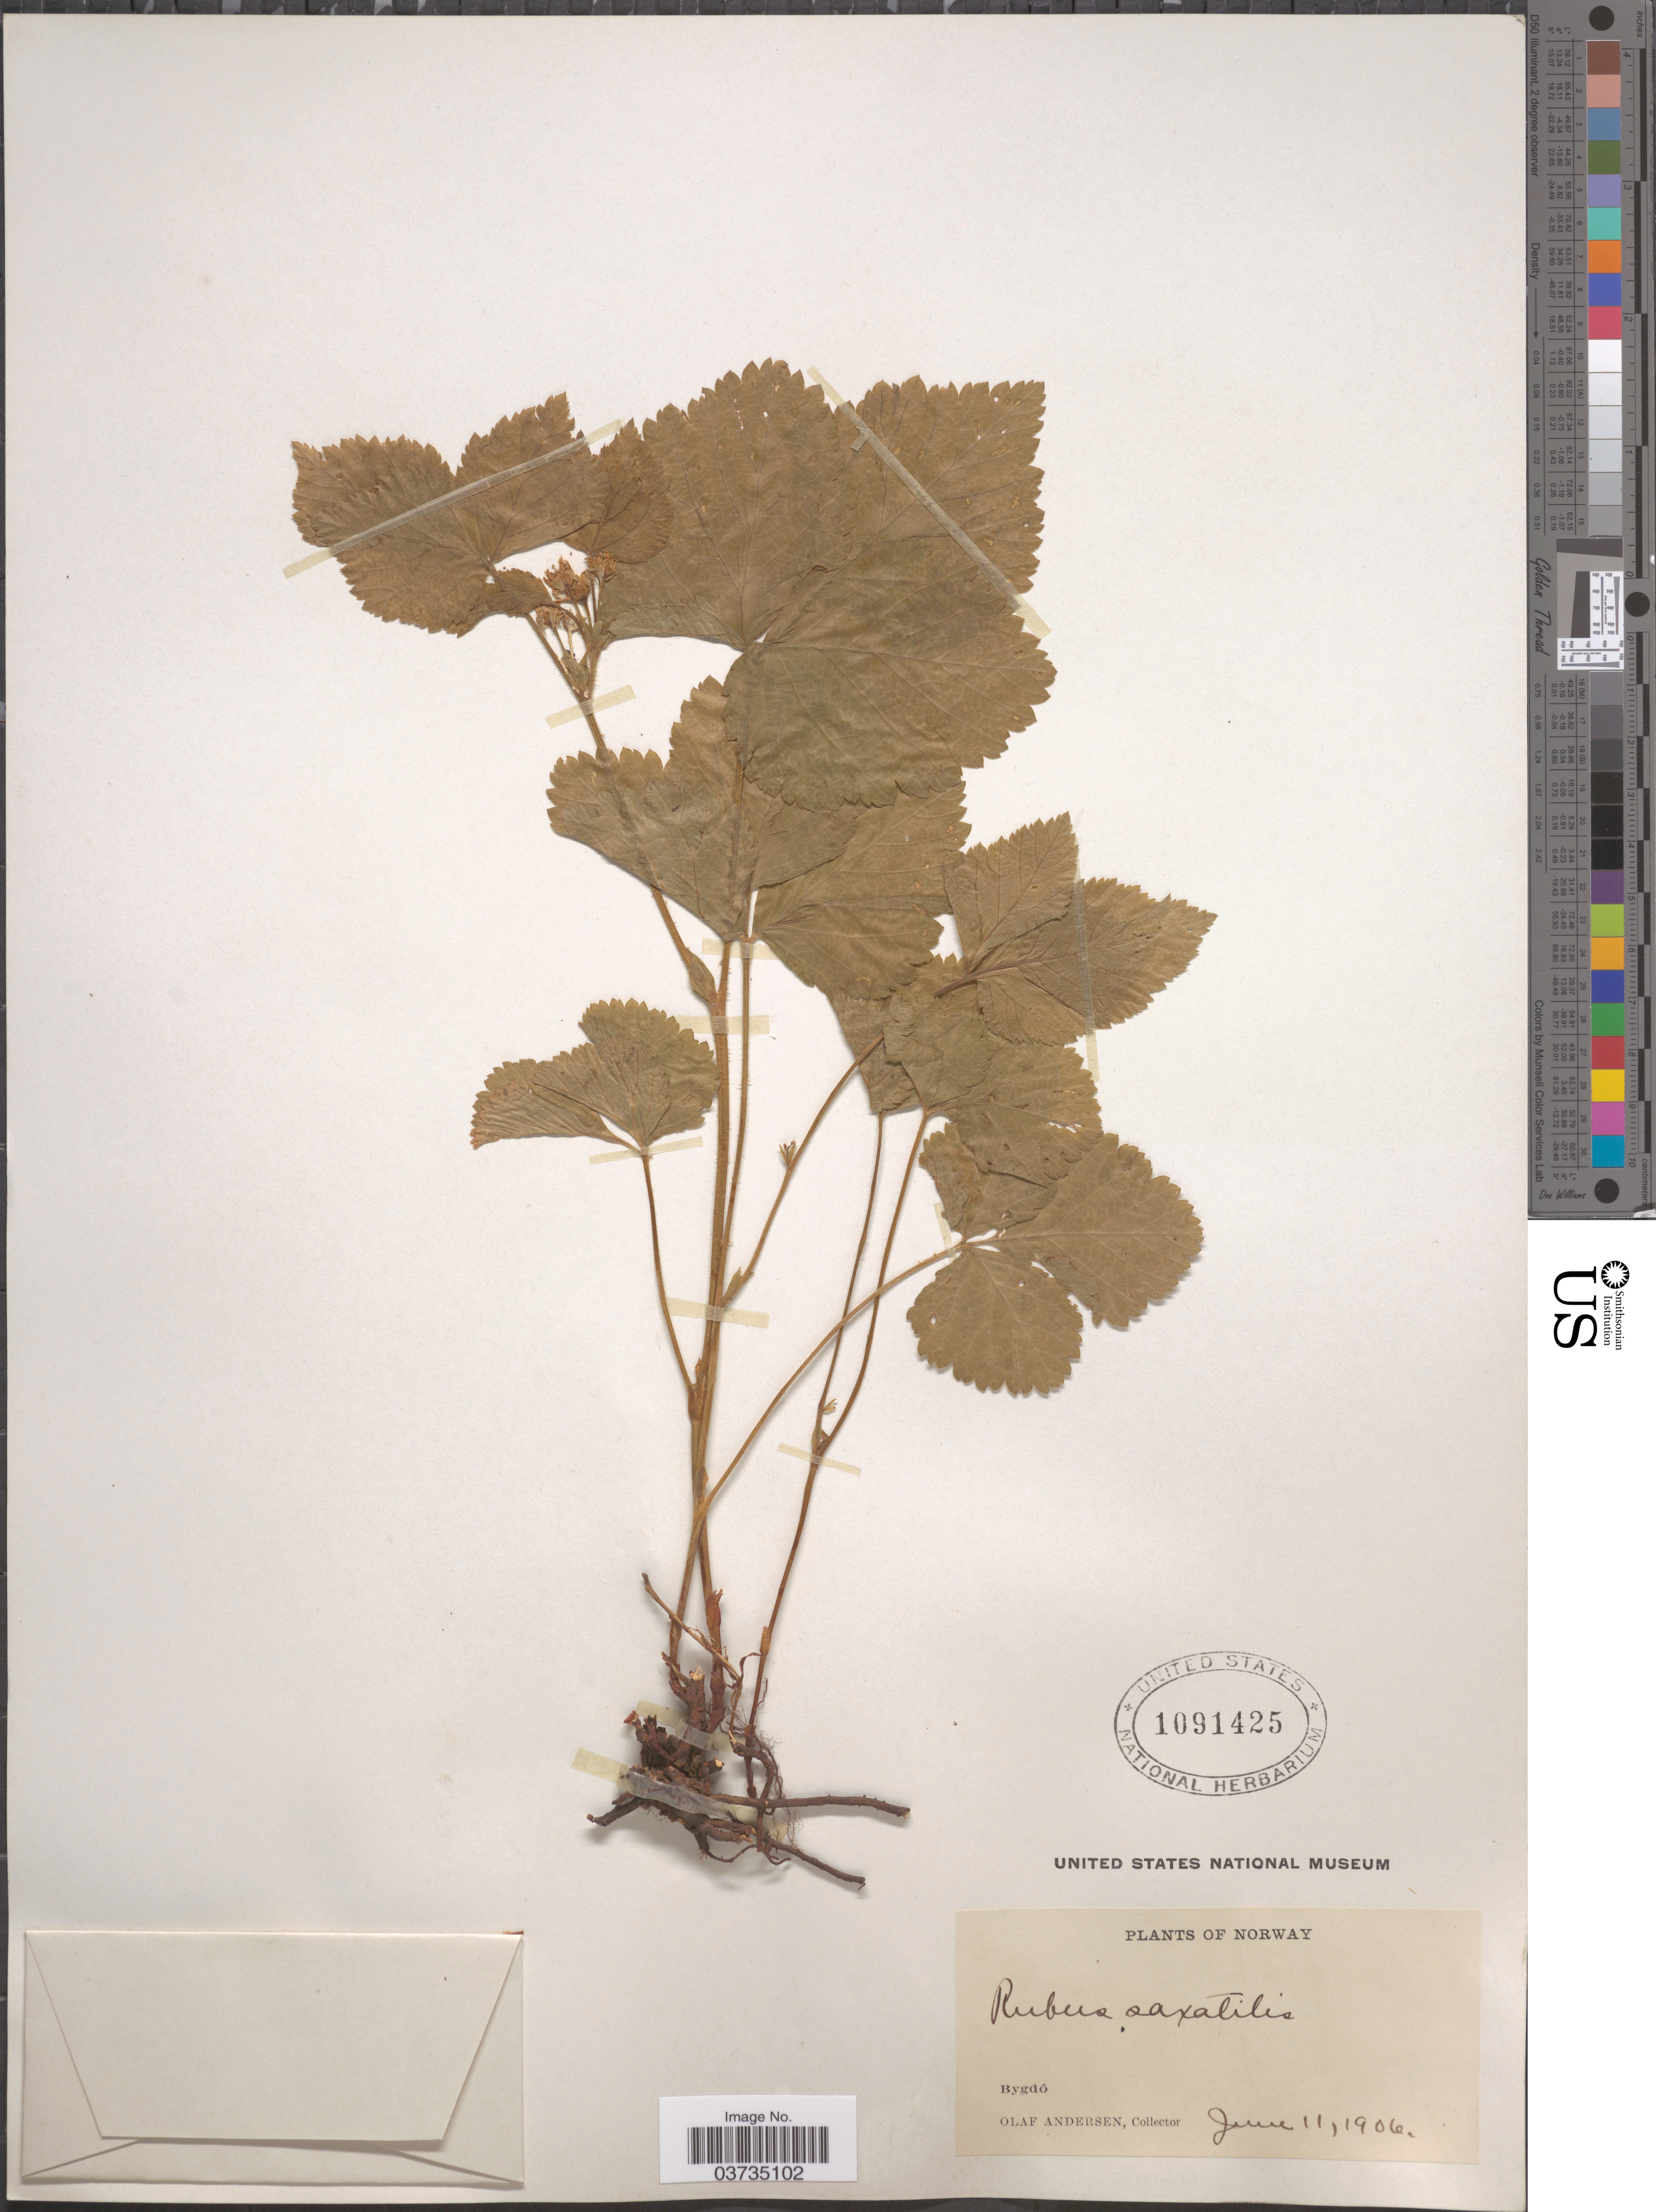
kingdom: Plantae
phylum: Tracheophyta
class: Magnoliopsida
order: Rosales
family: Rosaceae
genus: Rubus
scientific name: Rubus saxatilis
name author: L.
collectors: O. Andersen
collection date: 1906-06-11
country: Norway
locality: Bygdó.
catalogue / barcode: US 1091425